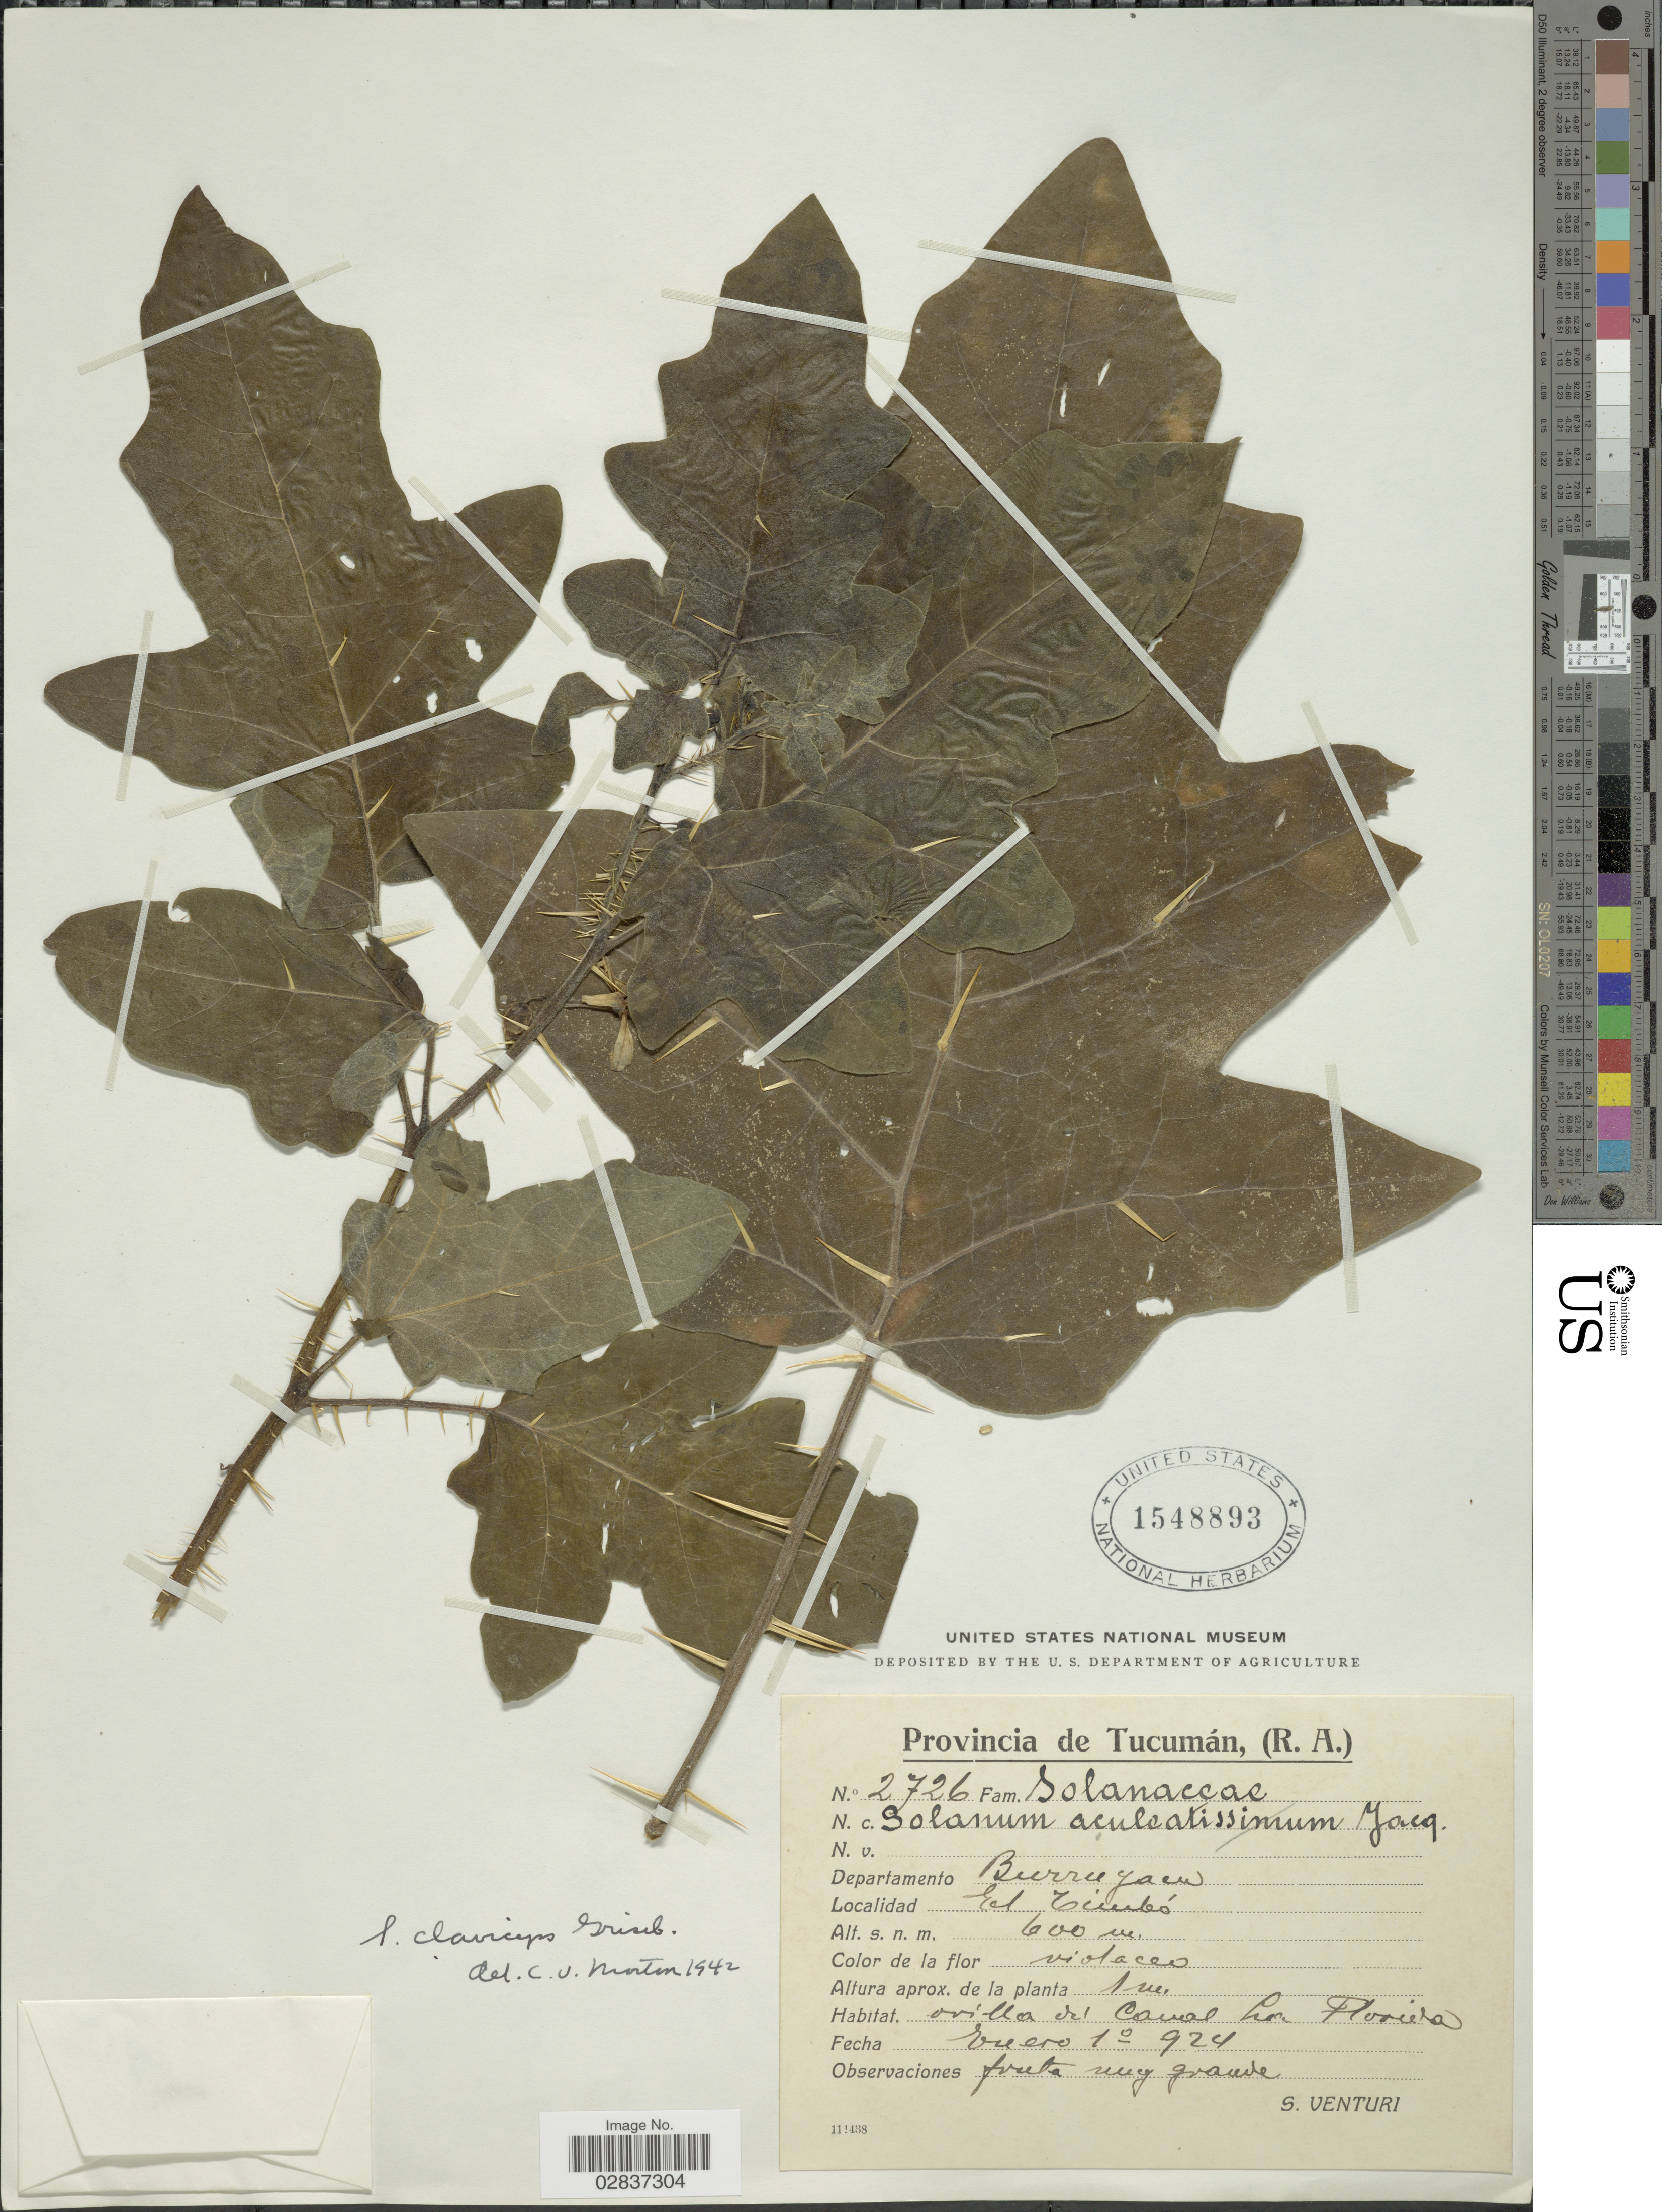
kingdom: Plantae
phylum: Tracheophyta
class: Magnoliopsida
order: Solanales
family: Solanaceae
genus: Solanum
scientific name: Solanum claviceps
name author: Griseb.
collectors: S. Venturi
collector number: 2726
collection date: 1924-01-10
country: Argentina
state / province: Tucuman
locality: Departamento Burruyacú, El Timbó.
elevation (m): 600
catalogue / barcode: US 1548893